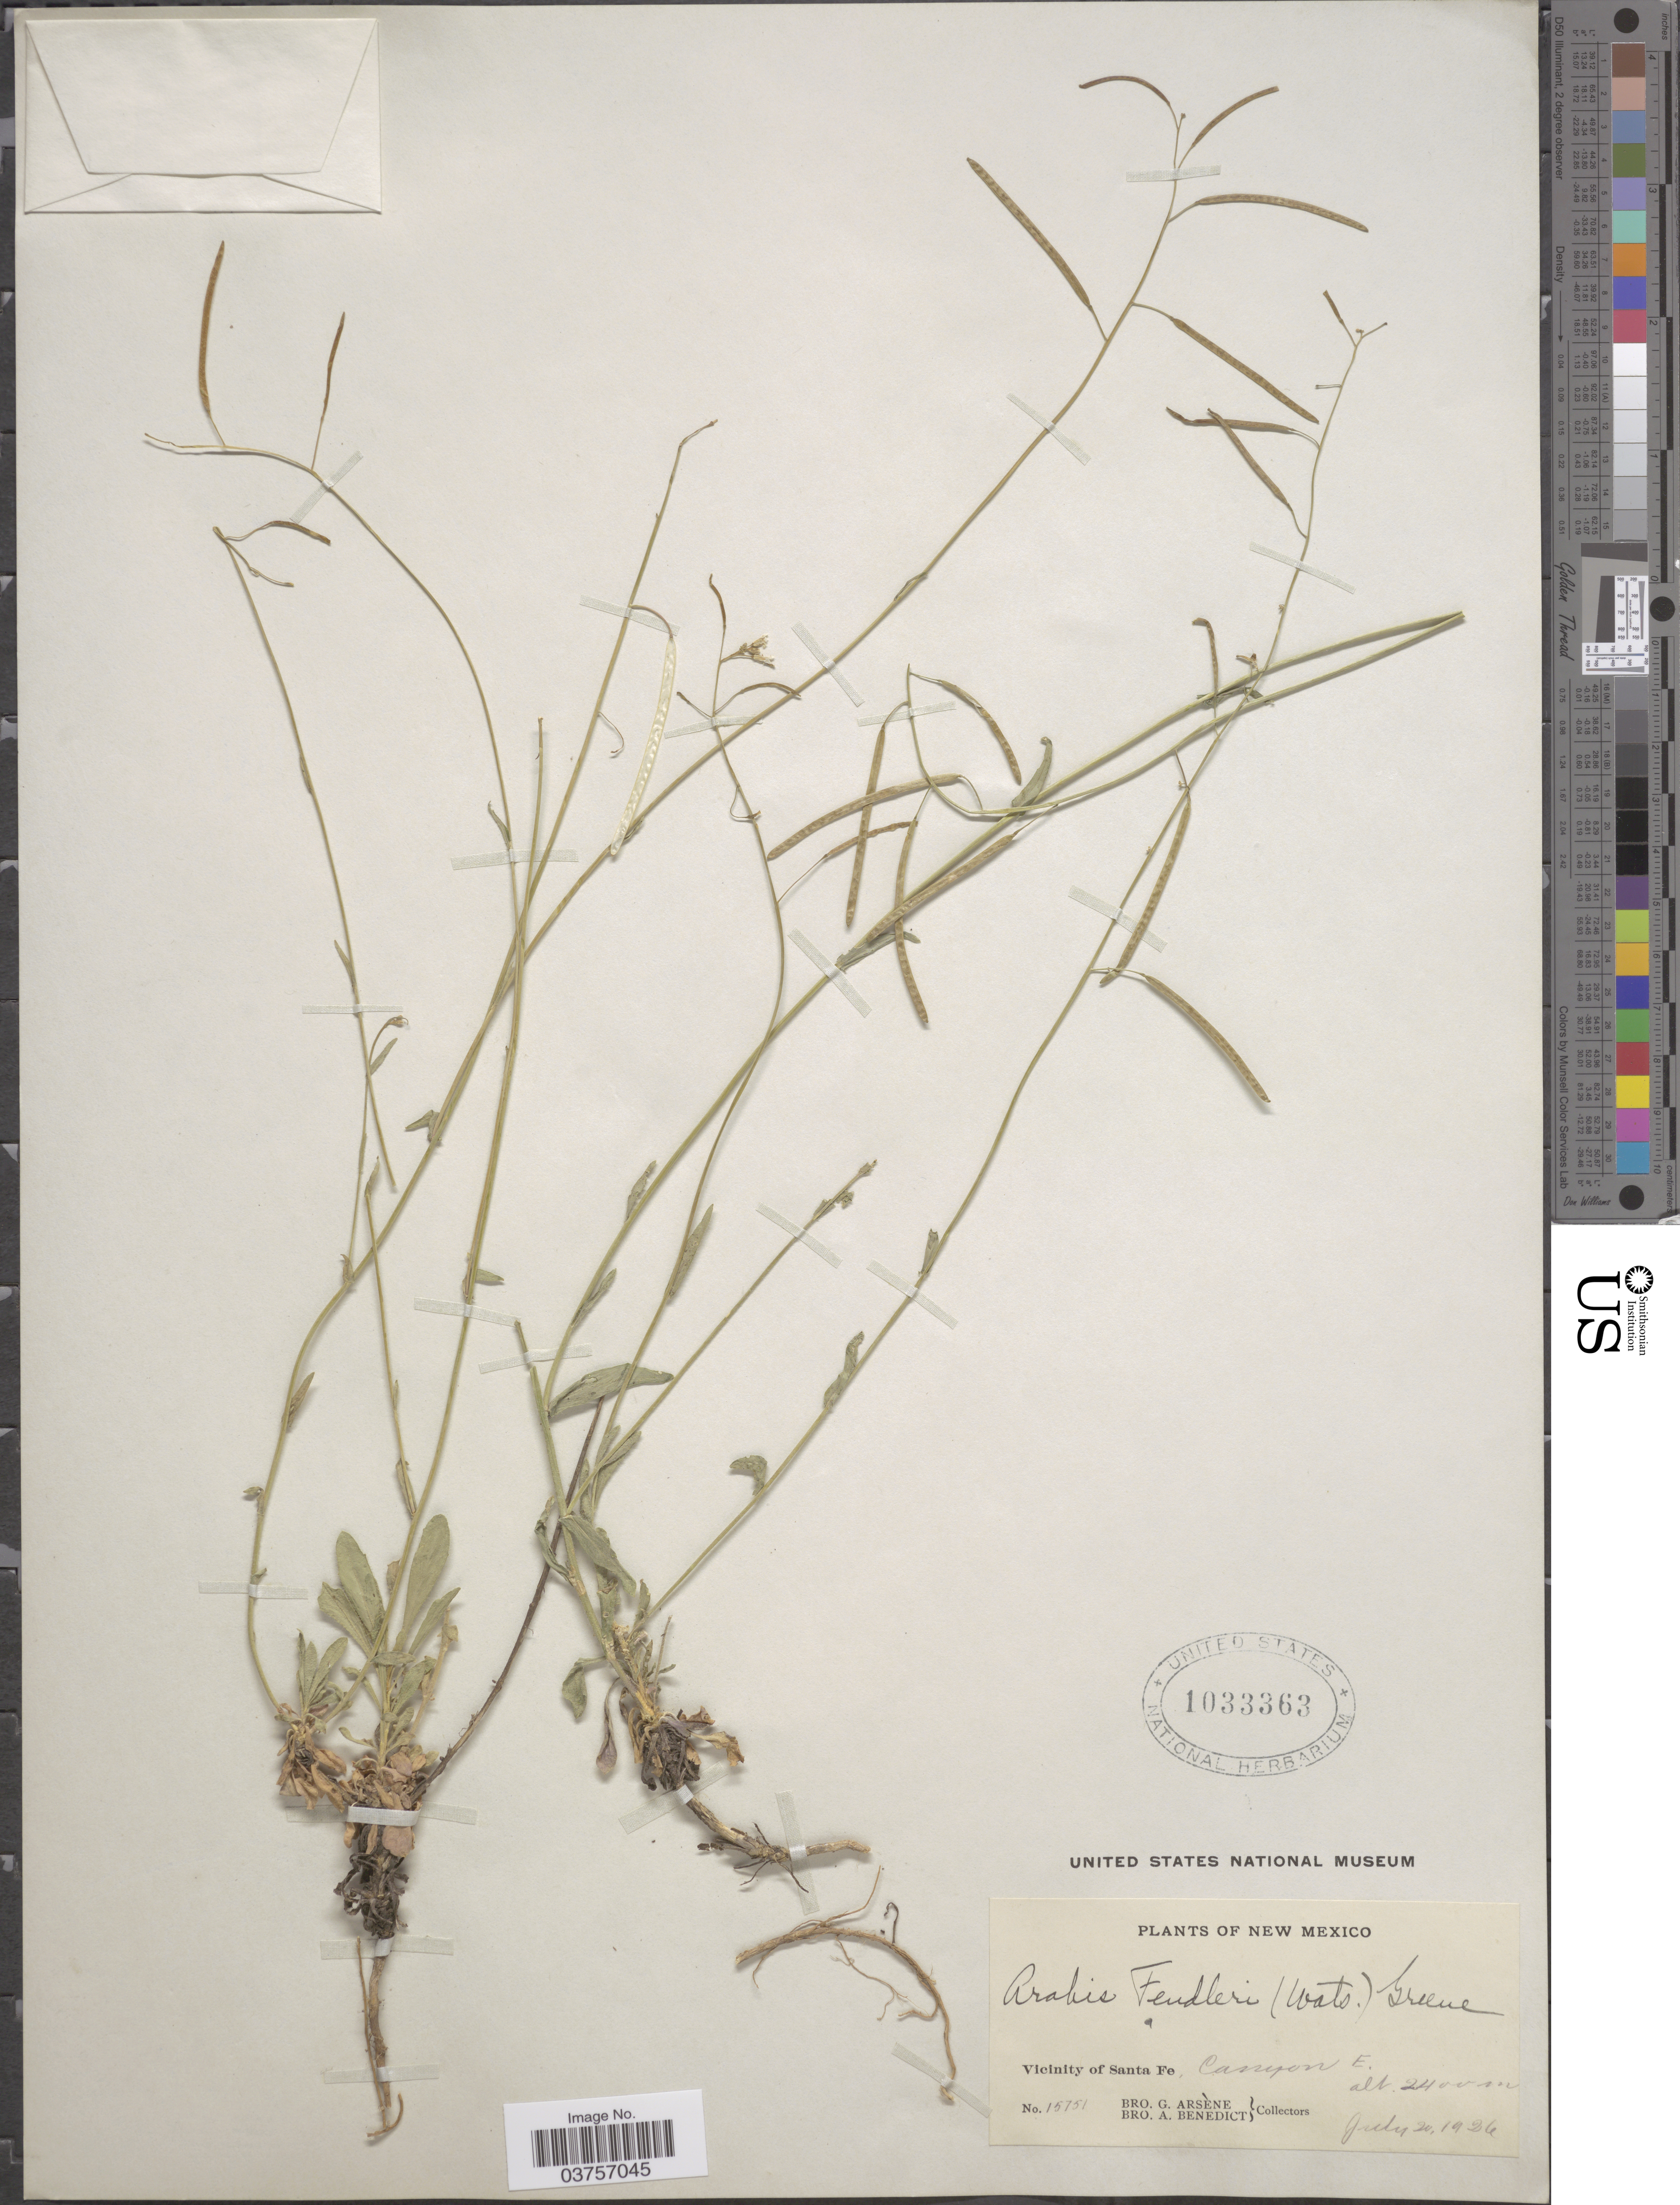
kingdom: Plantae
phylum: Tracheophyta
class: Magnoliopsida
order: Brassicales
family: Brassicaceae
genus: Arabis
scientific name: Arabis fendleri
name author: (S. Watson) Greene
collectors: Bro. G. Arsène & Bro. A. Benedict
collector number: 15751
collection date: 1926-07-20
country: United States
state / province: New Mexico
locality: Vicinity of Santa Fe, Canyon E.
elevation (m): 2400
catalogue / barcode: US 1033363